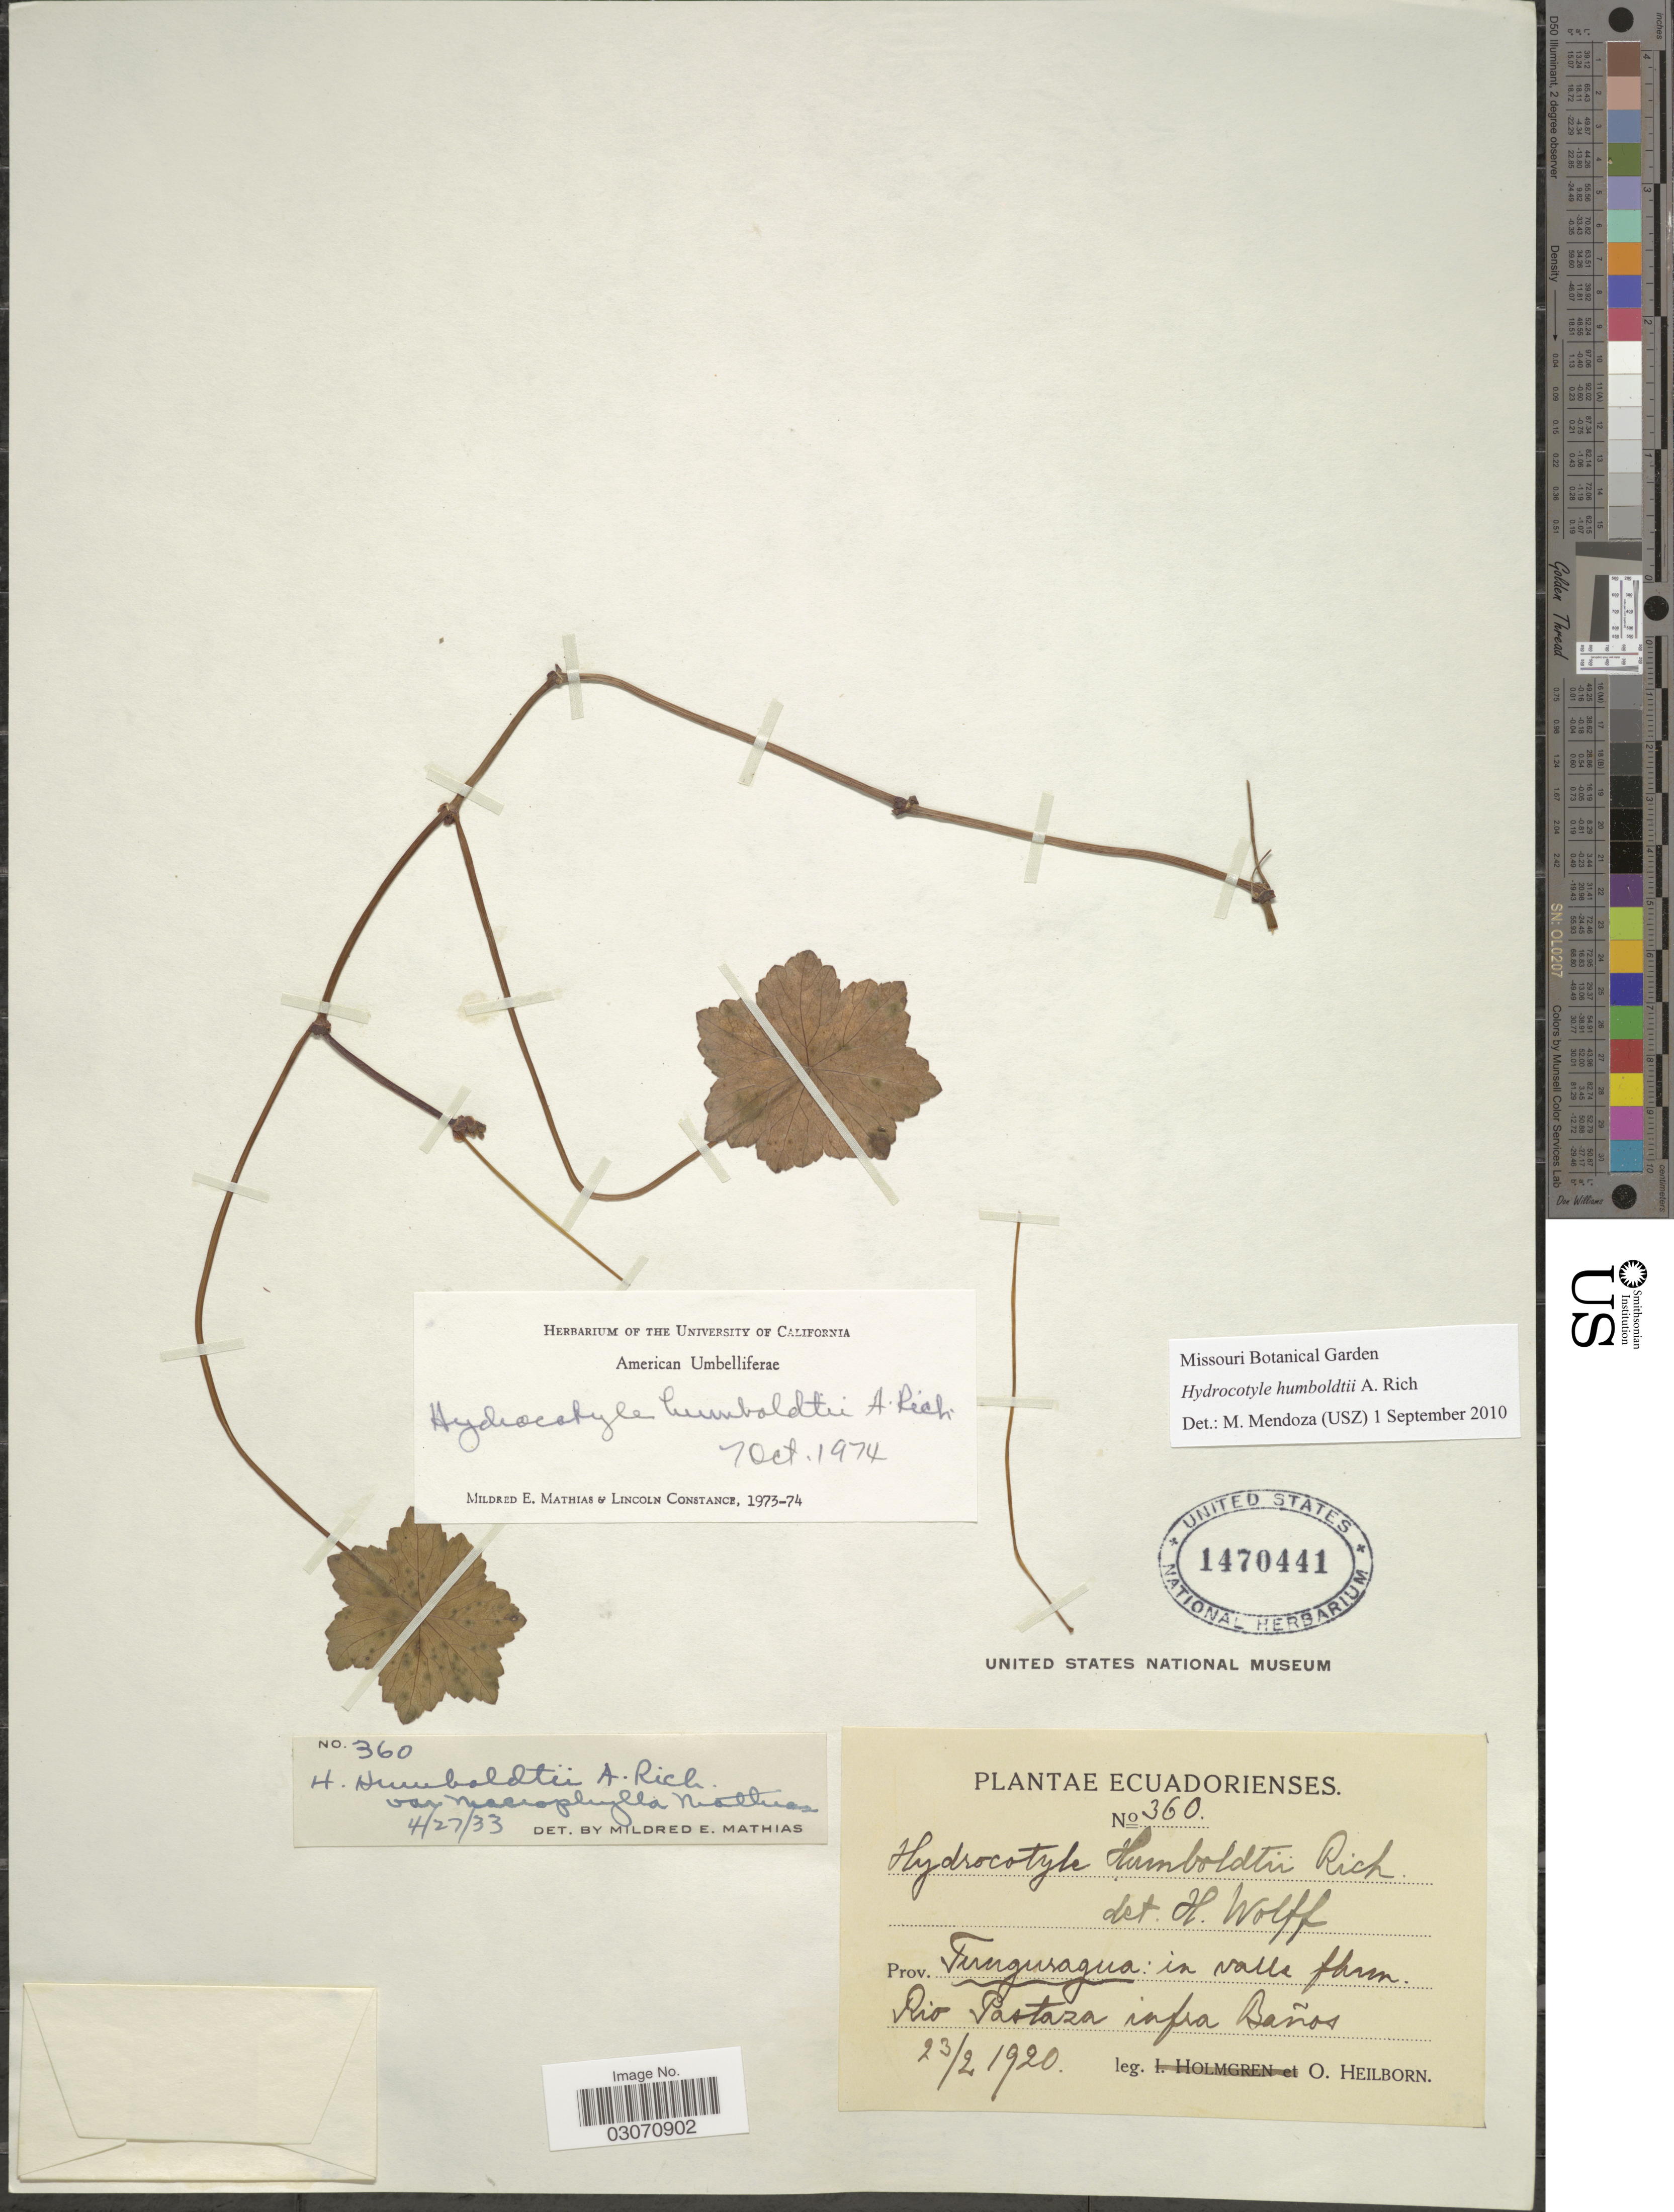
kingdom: Plantae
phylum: Tracheophyta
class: Magnoliopsida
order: Apiales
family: Araliaceae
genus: Hydrocotyle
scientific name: Hydrocotyle humboldtii var. humboldtii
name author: A. Rich.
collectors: O. Heilbron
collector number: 360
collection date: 1920-02-23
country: Ecuador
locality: Prov. Tunguragua: in valle flum. Rio Pastaza infra Baños.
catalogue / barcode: US 1470441